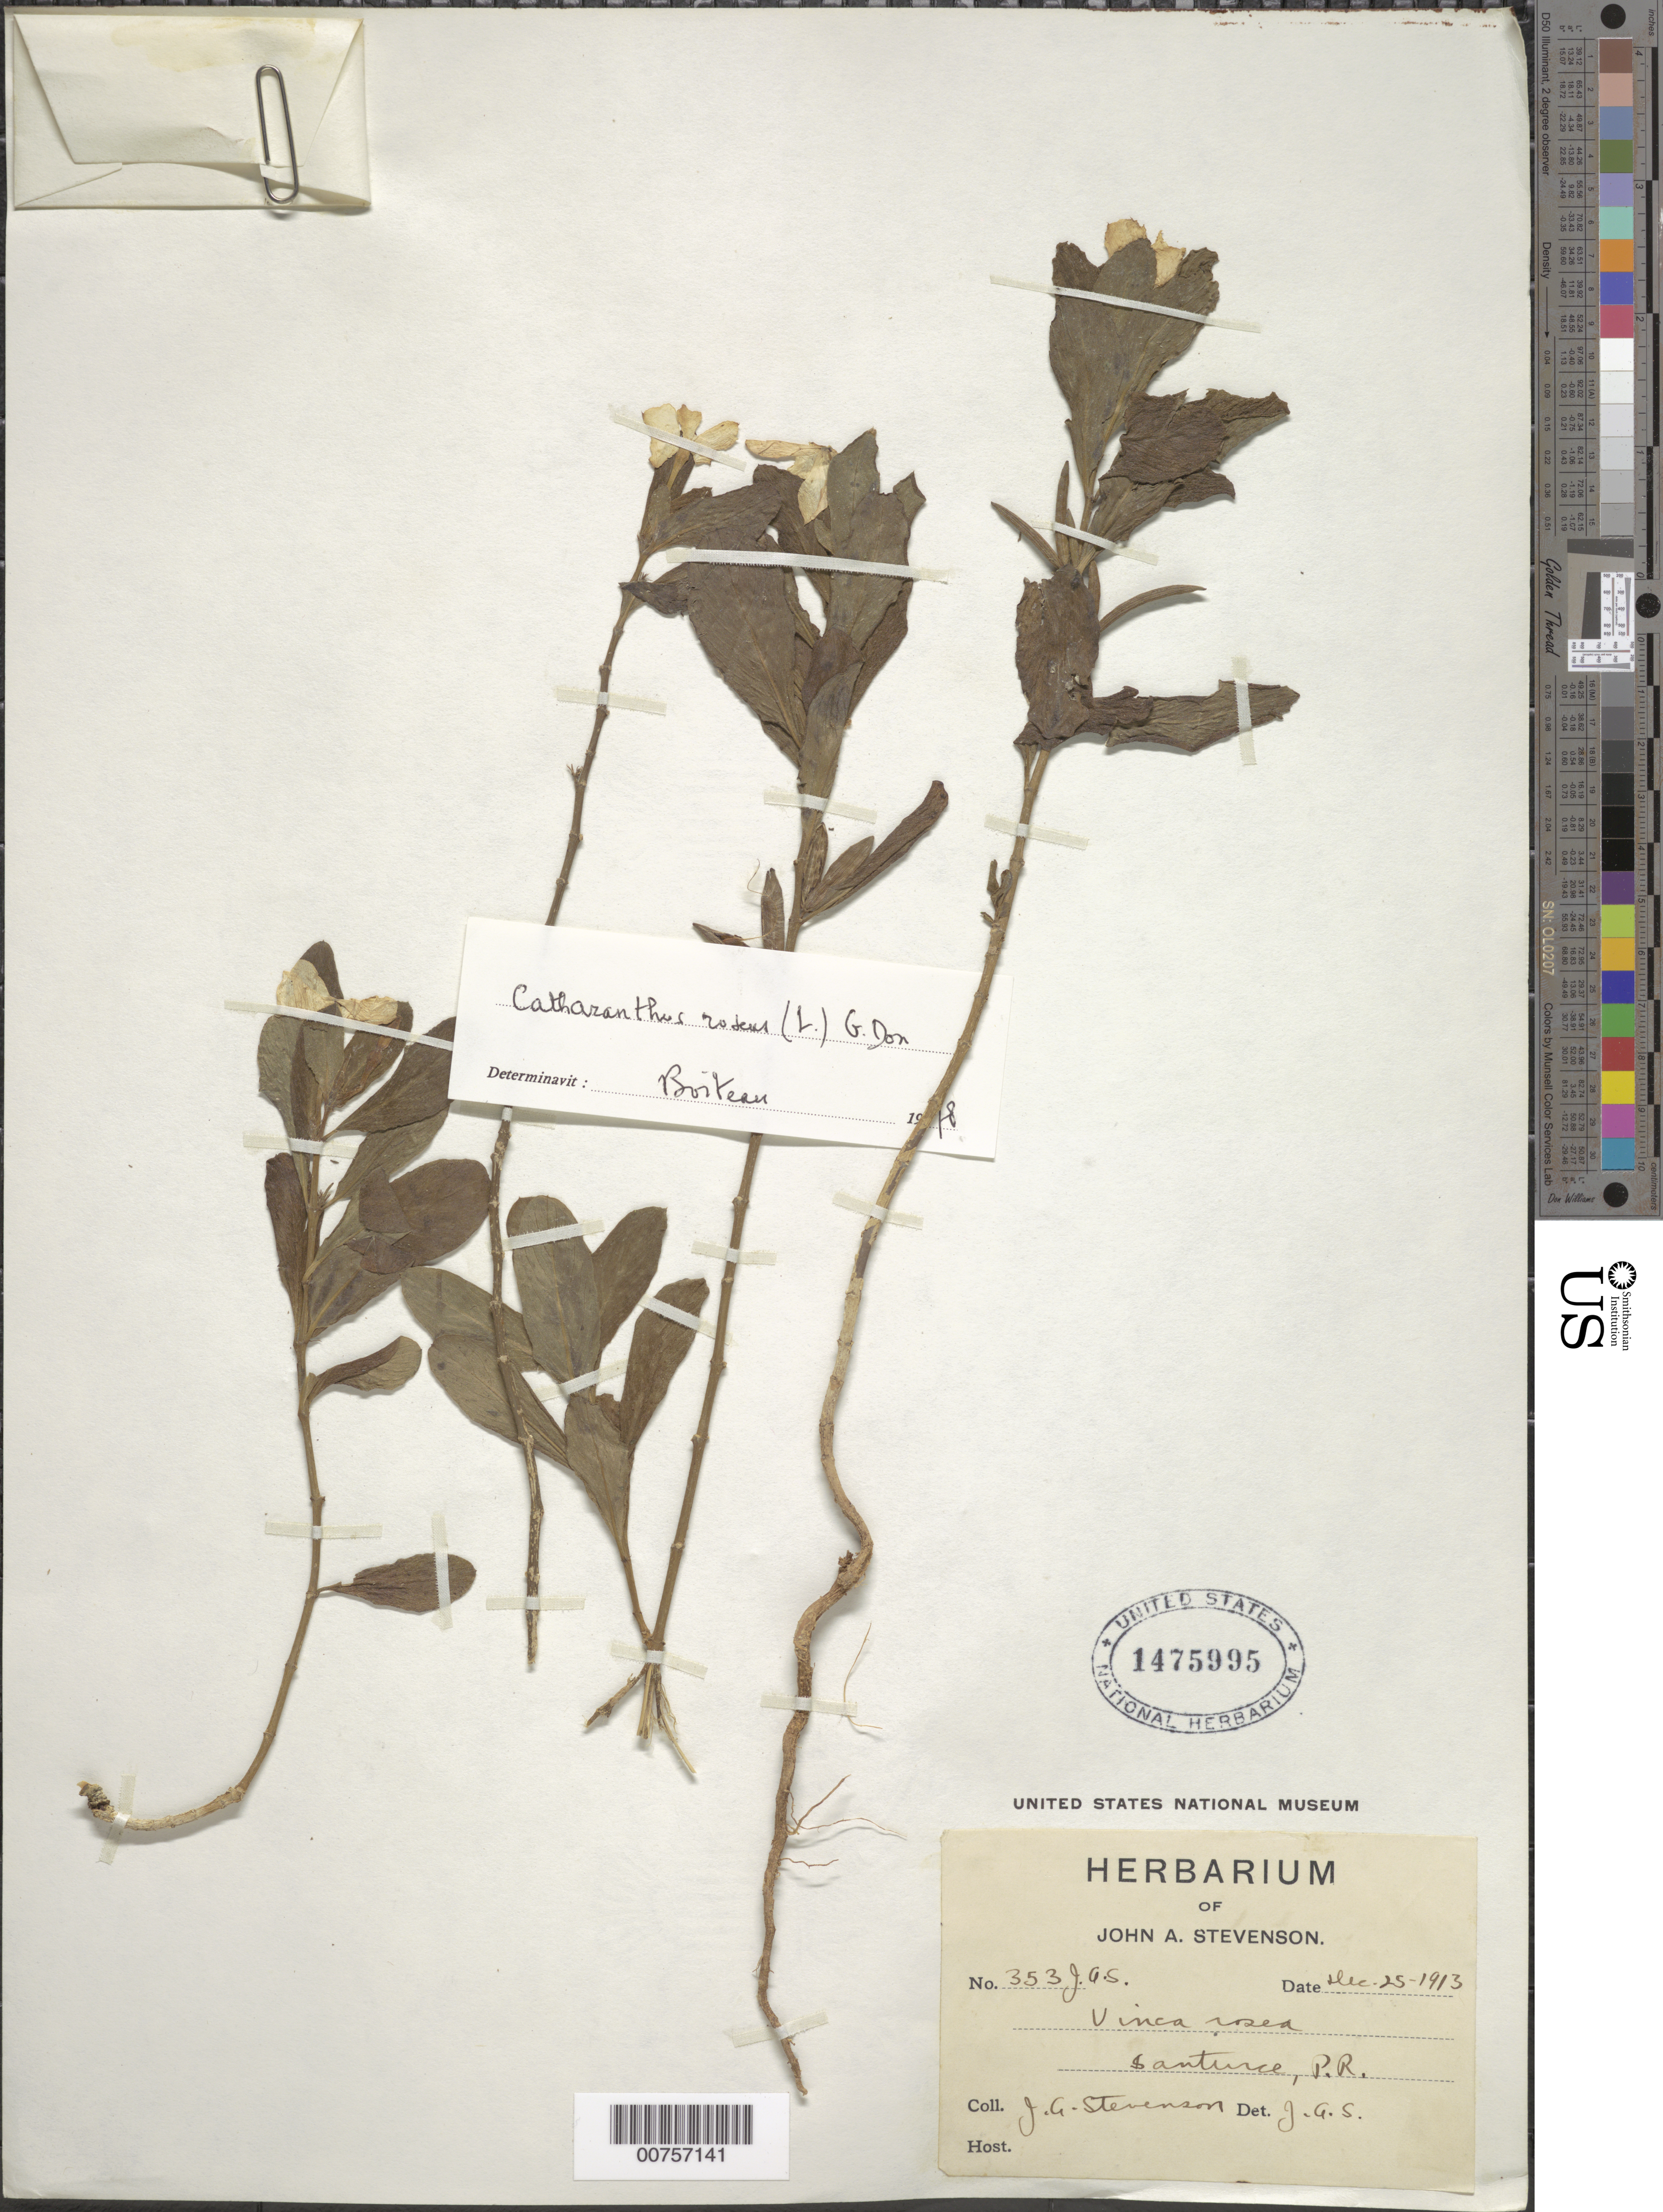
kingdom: Plantae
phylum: Tracheophyta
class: Magnoliopsida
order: Gentianales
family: Apocynaceae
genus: Catharanthus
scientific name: Catharanthus roseus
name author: (L.) G. Don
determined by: Boitreau, --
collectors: J. Stevenson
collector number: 353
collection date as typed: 25 Dec 1913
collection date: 1913-12-25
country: Puerto Rico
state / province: San Juan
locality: Santurce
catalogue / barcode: US 1475995